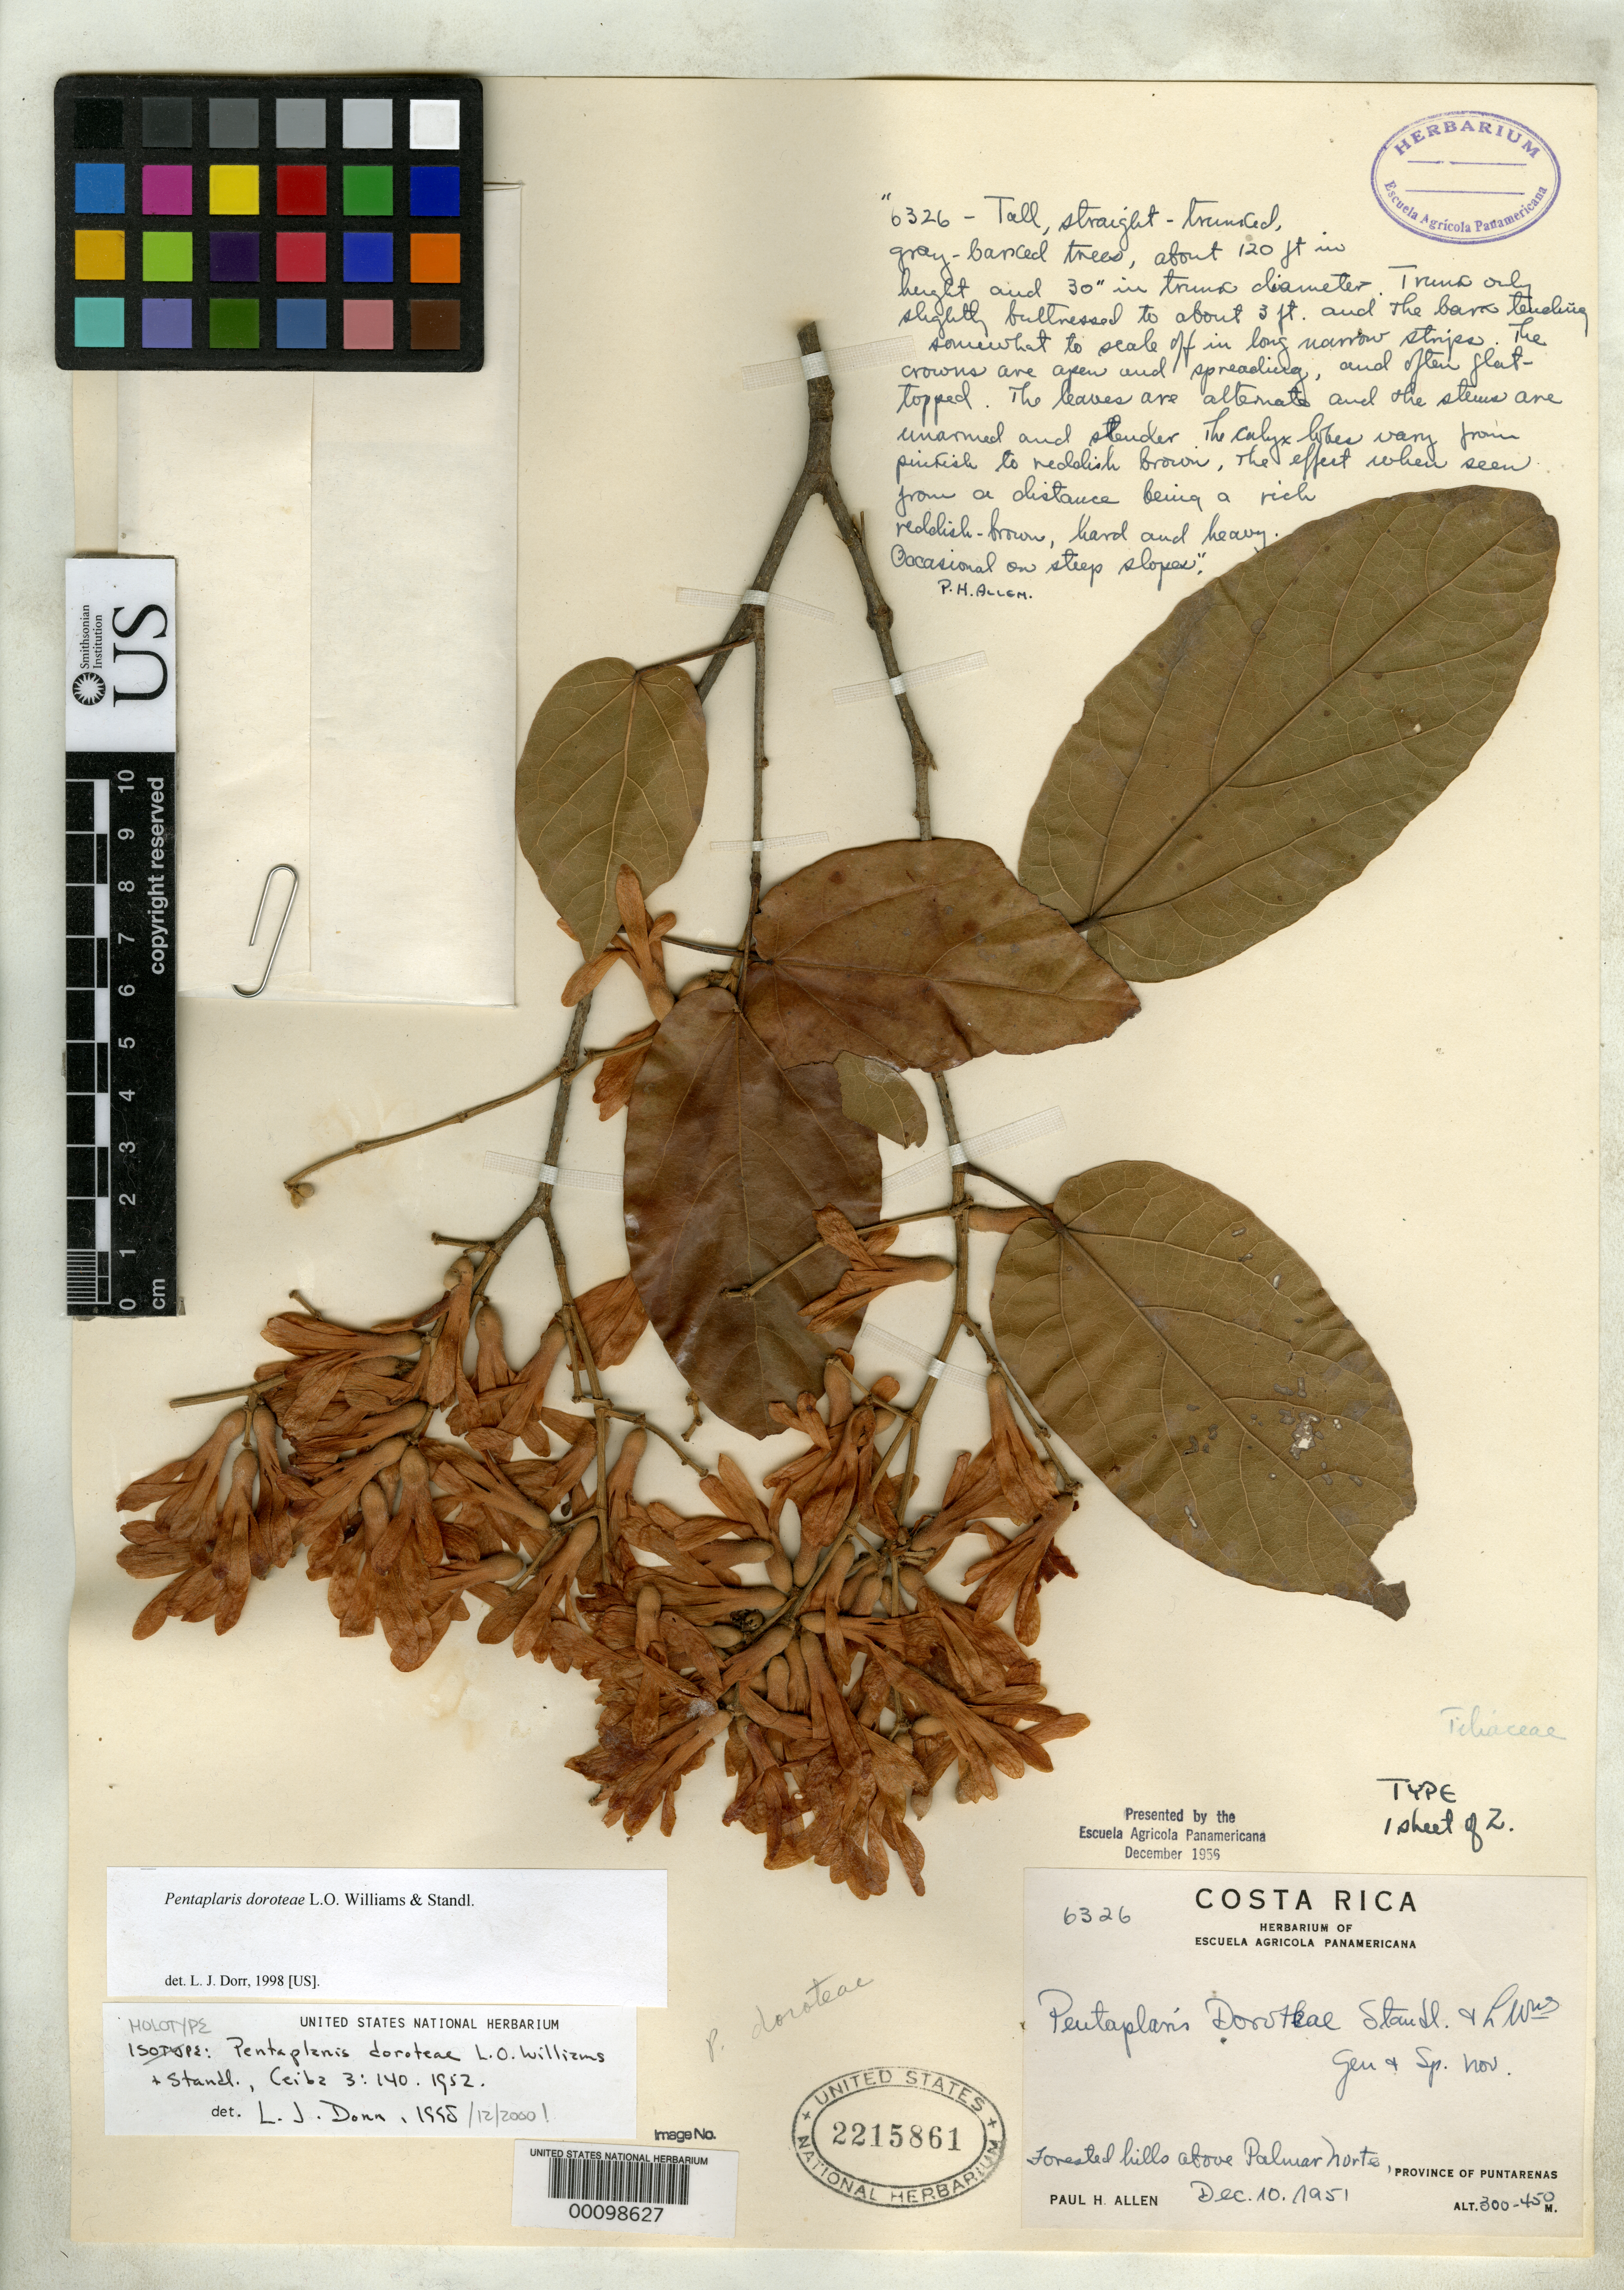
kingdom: Plantae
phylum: Tracheophyta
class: Magnoliopsida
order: Malvales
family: Malvaceae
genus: Pentaplaris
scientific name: Pentaplaris doroteae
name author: L.O. Williams & Standl.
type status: Holotype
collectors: P. H. Allen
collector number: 6326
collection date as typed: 10 Dec 1951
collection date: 1951-12-10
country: Costa Rica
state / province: Puntarenas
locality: Hills above Palmar Norte.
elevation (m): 450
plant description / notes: Holotype (mounted on 2 sheets), originally at EAP, transferred to US in 1956 (see Dorr et al. 2009, Taxon 58: 993-1001)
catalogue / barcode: US 2215861